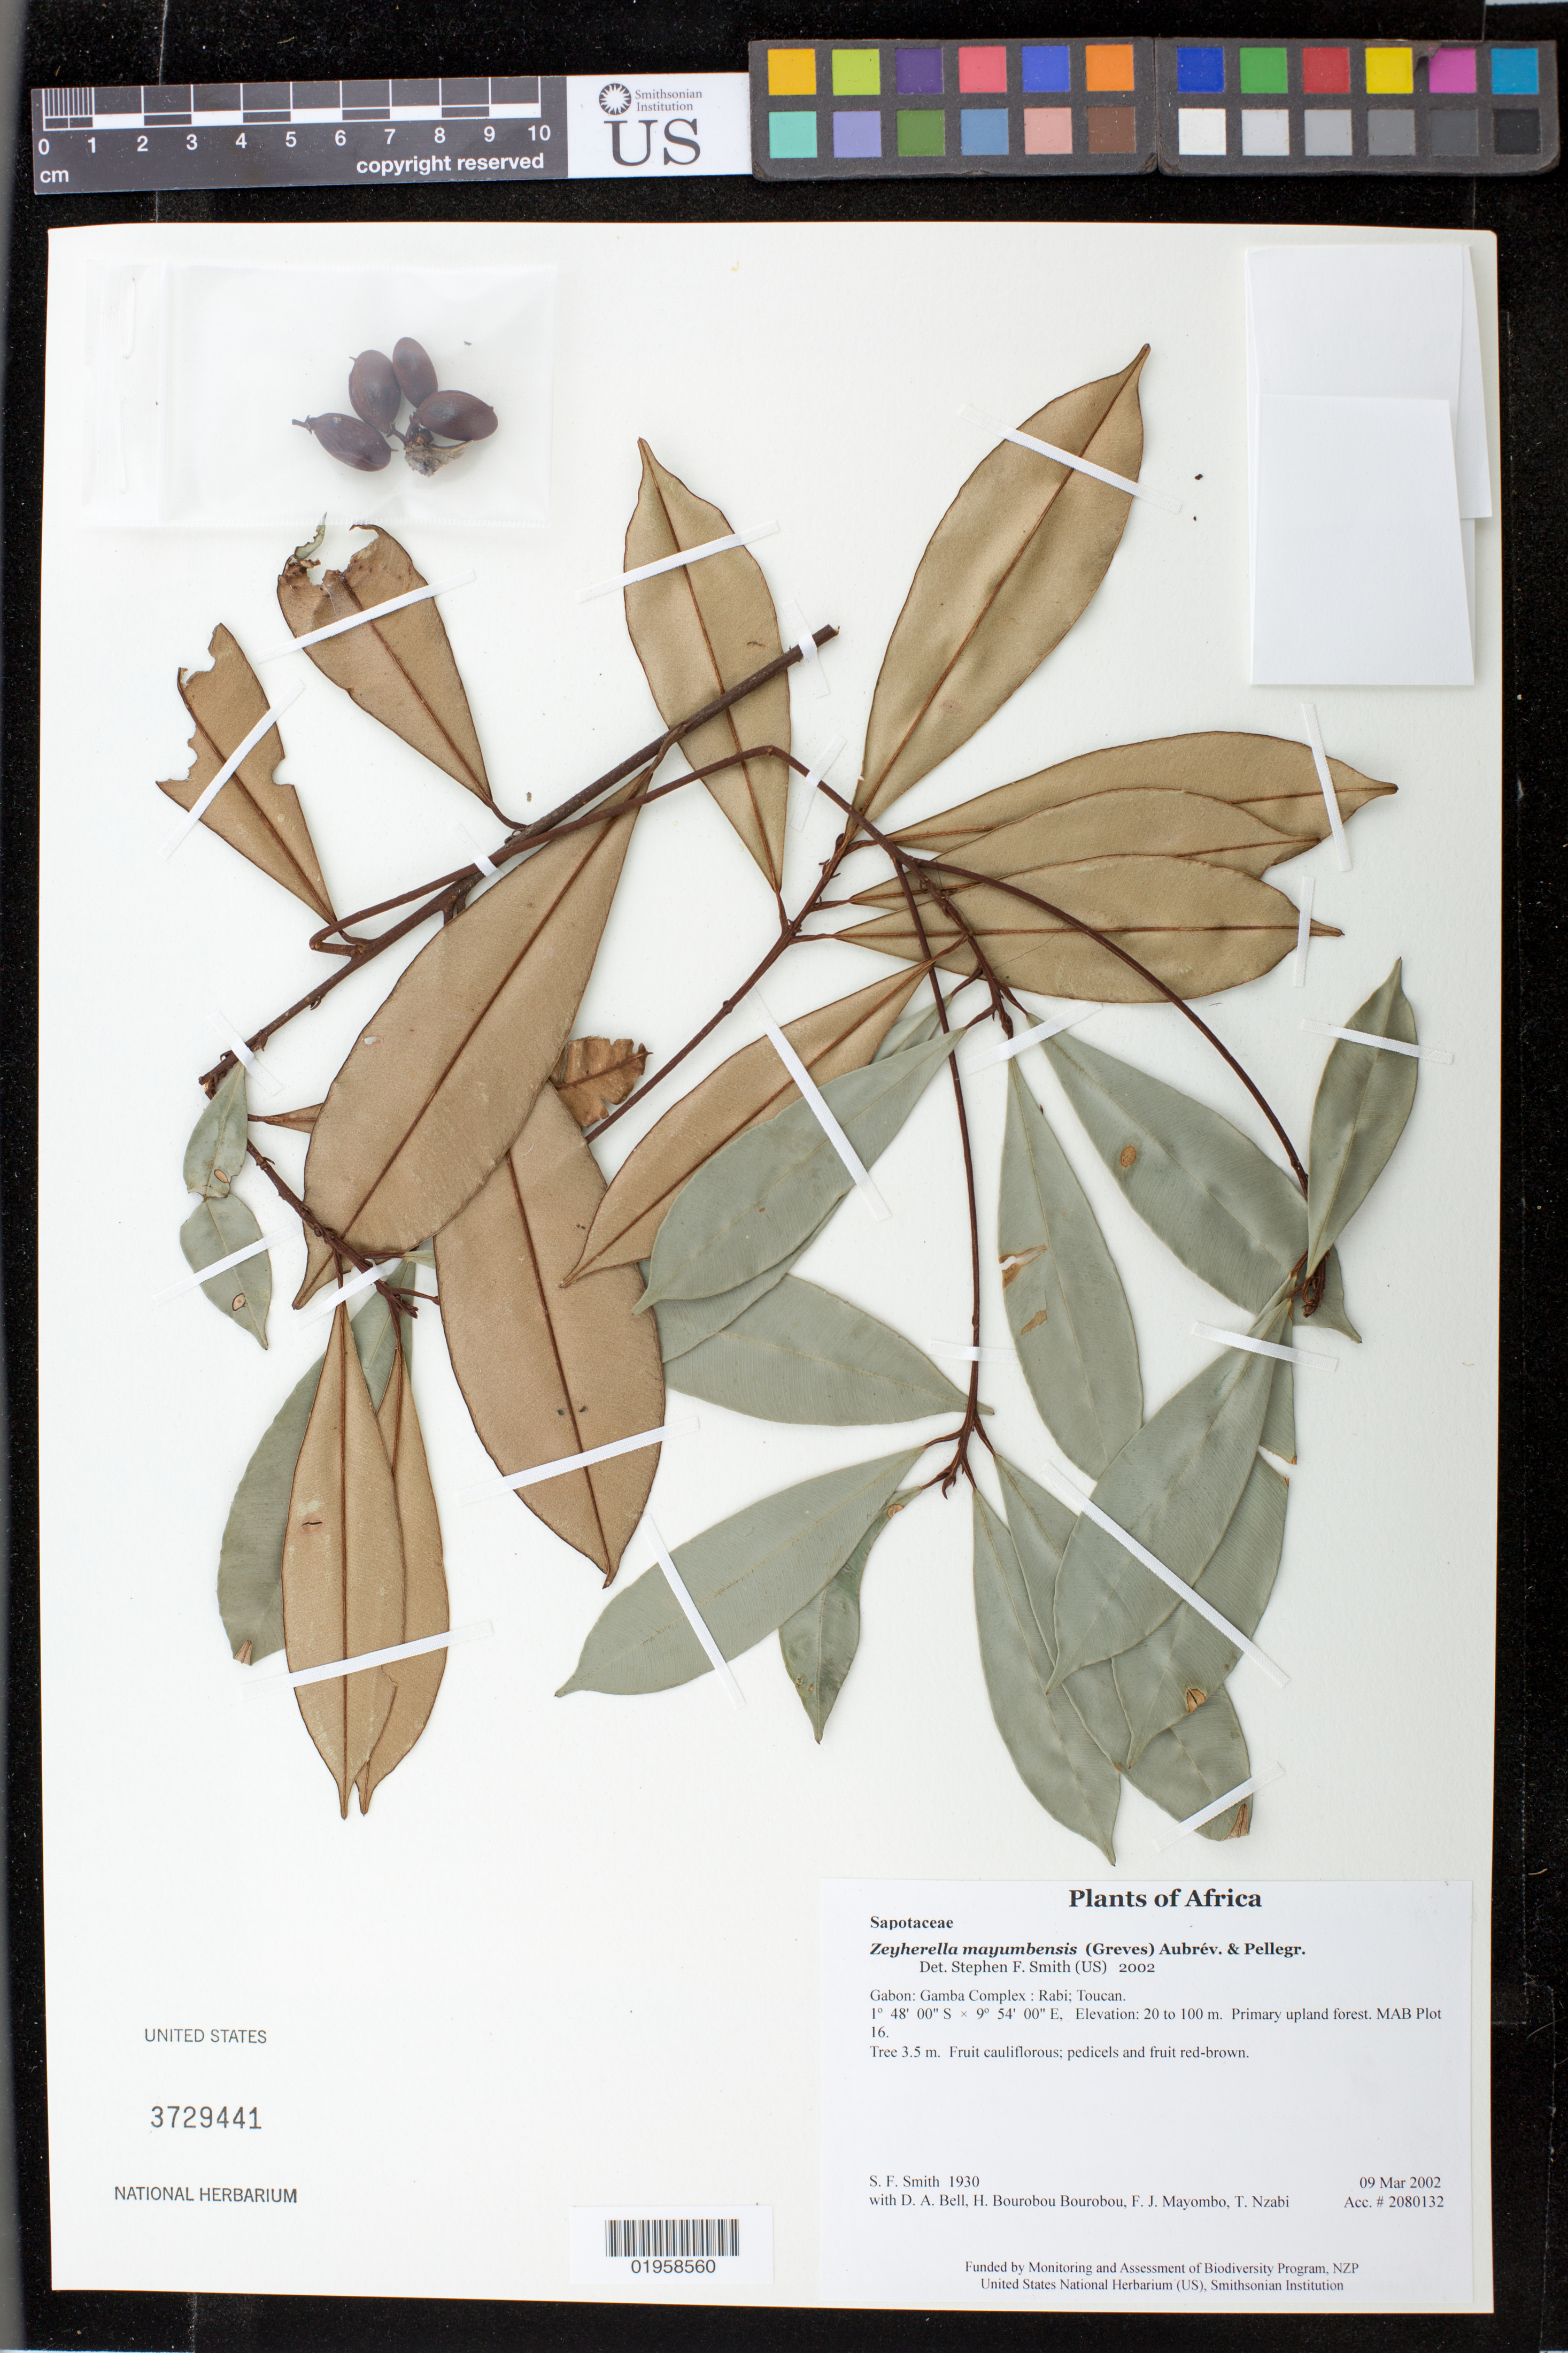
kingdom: Plantae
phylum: Tracheophyta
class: Magnoliopsida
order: Ericales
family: Sapotaceae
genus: Englerophytum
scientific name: Englerophytum mayumbense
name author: (Greves) ined.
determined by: Strong, Mark T., (BOT), Smithsonian Institution - National Museum of Natural History (UNITED STATES)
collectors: S.F. Smith, D. A. Bell, H. Bourobou Bourobou & F. J. Mayombo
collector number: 1930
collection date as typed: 09 Mar 2002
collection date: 2002-03-09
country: Gabon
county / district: Gamba Complex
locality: Rabi; Toucan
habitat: Primary upland forest. MAB Plot 16.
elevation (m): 20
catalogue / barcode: US 3729441